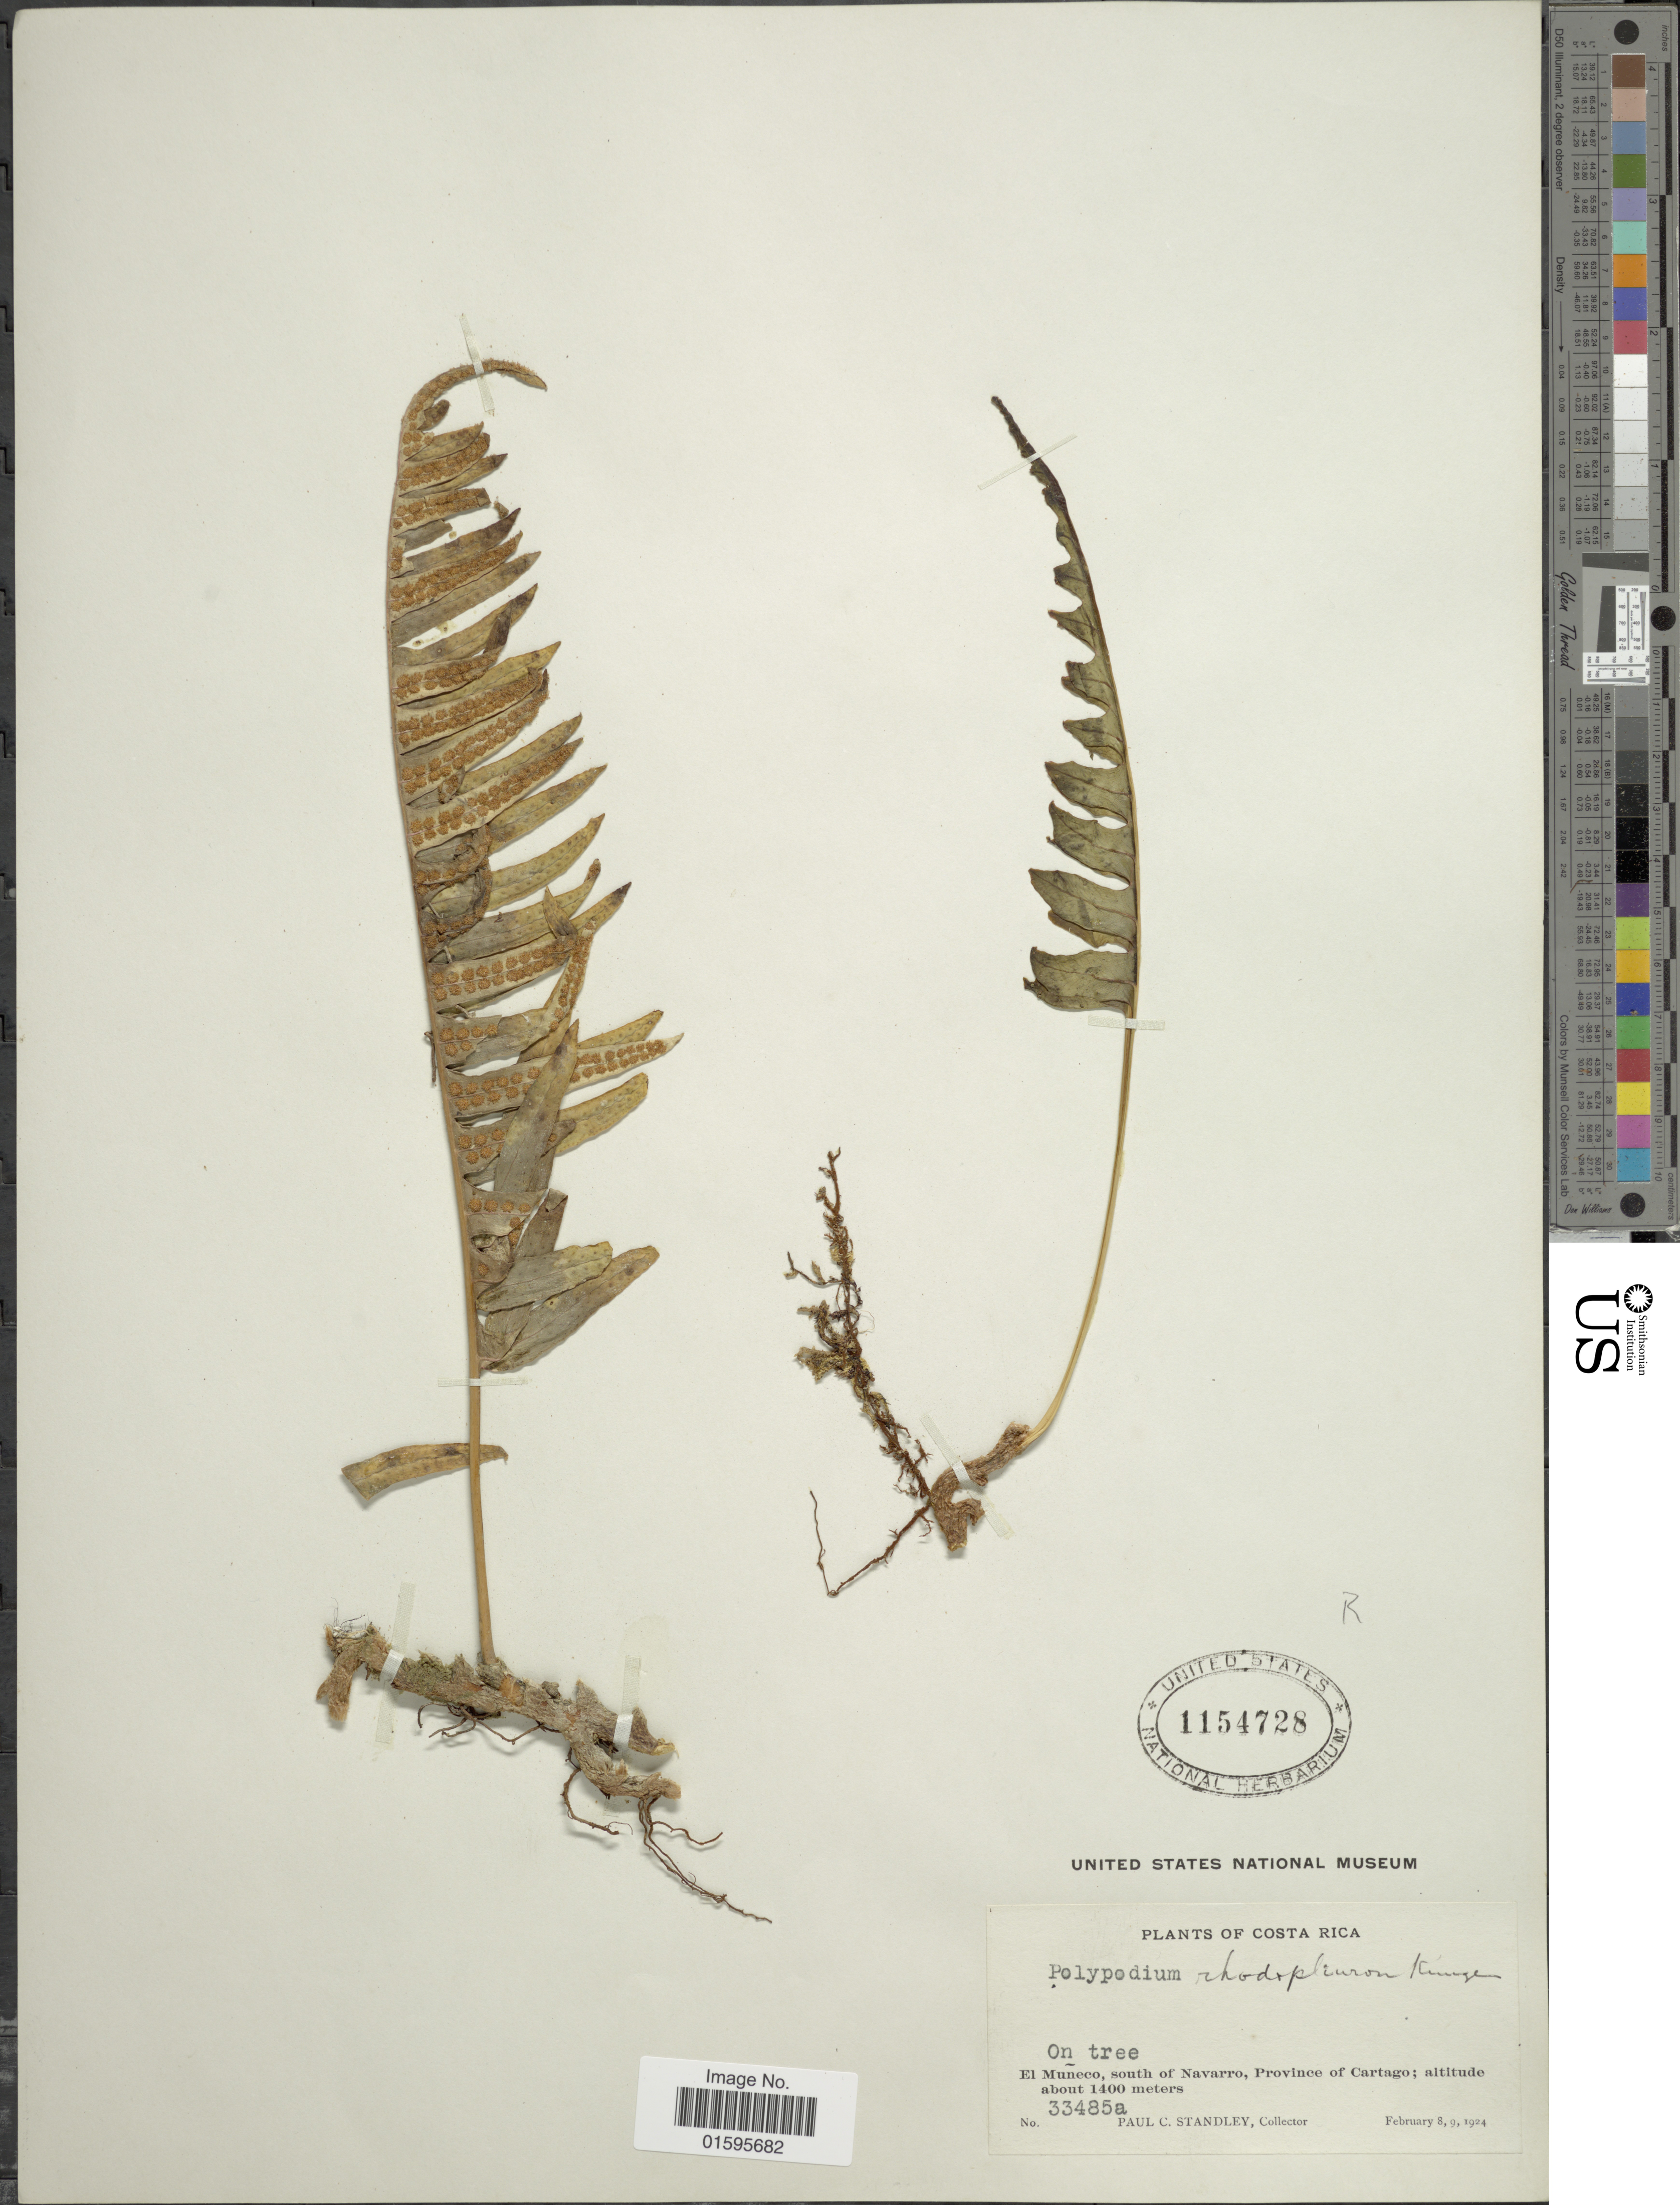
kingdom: Plantae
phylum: Tracheophyta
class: Polypodiopsida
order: Polypodiales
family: Polypodiaceae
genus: Polypodium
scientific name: Polypodium rhodopleuron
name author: Kunze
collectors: P. C. Standley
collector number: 33485a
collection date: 1924-02-08/1924-02-09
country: Costa Rica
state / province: Cartago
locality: El Muneco, south of Navarro, Province of Cartago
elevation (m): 1400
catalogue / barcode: US 1154728